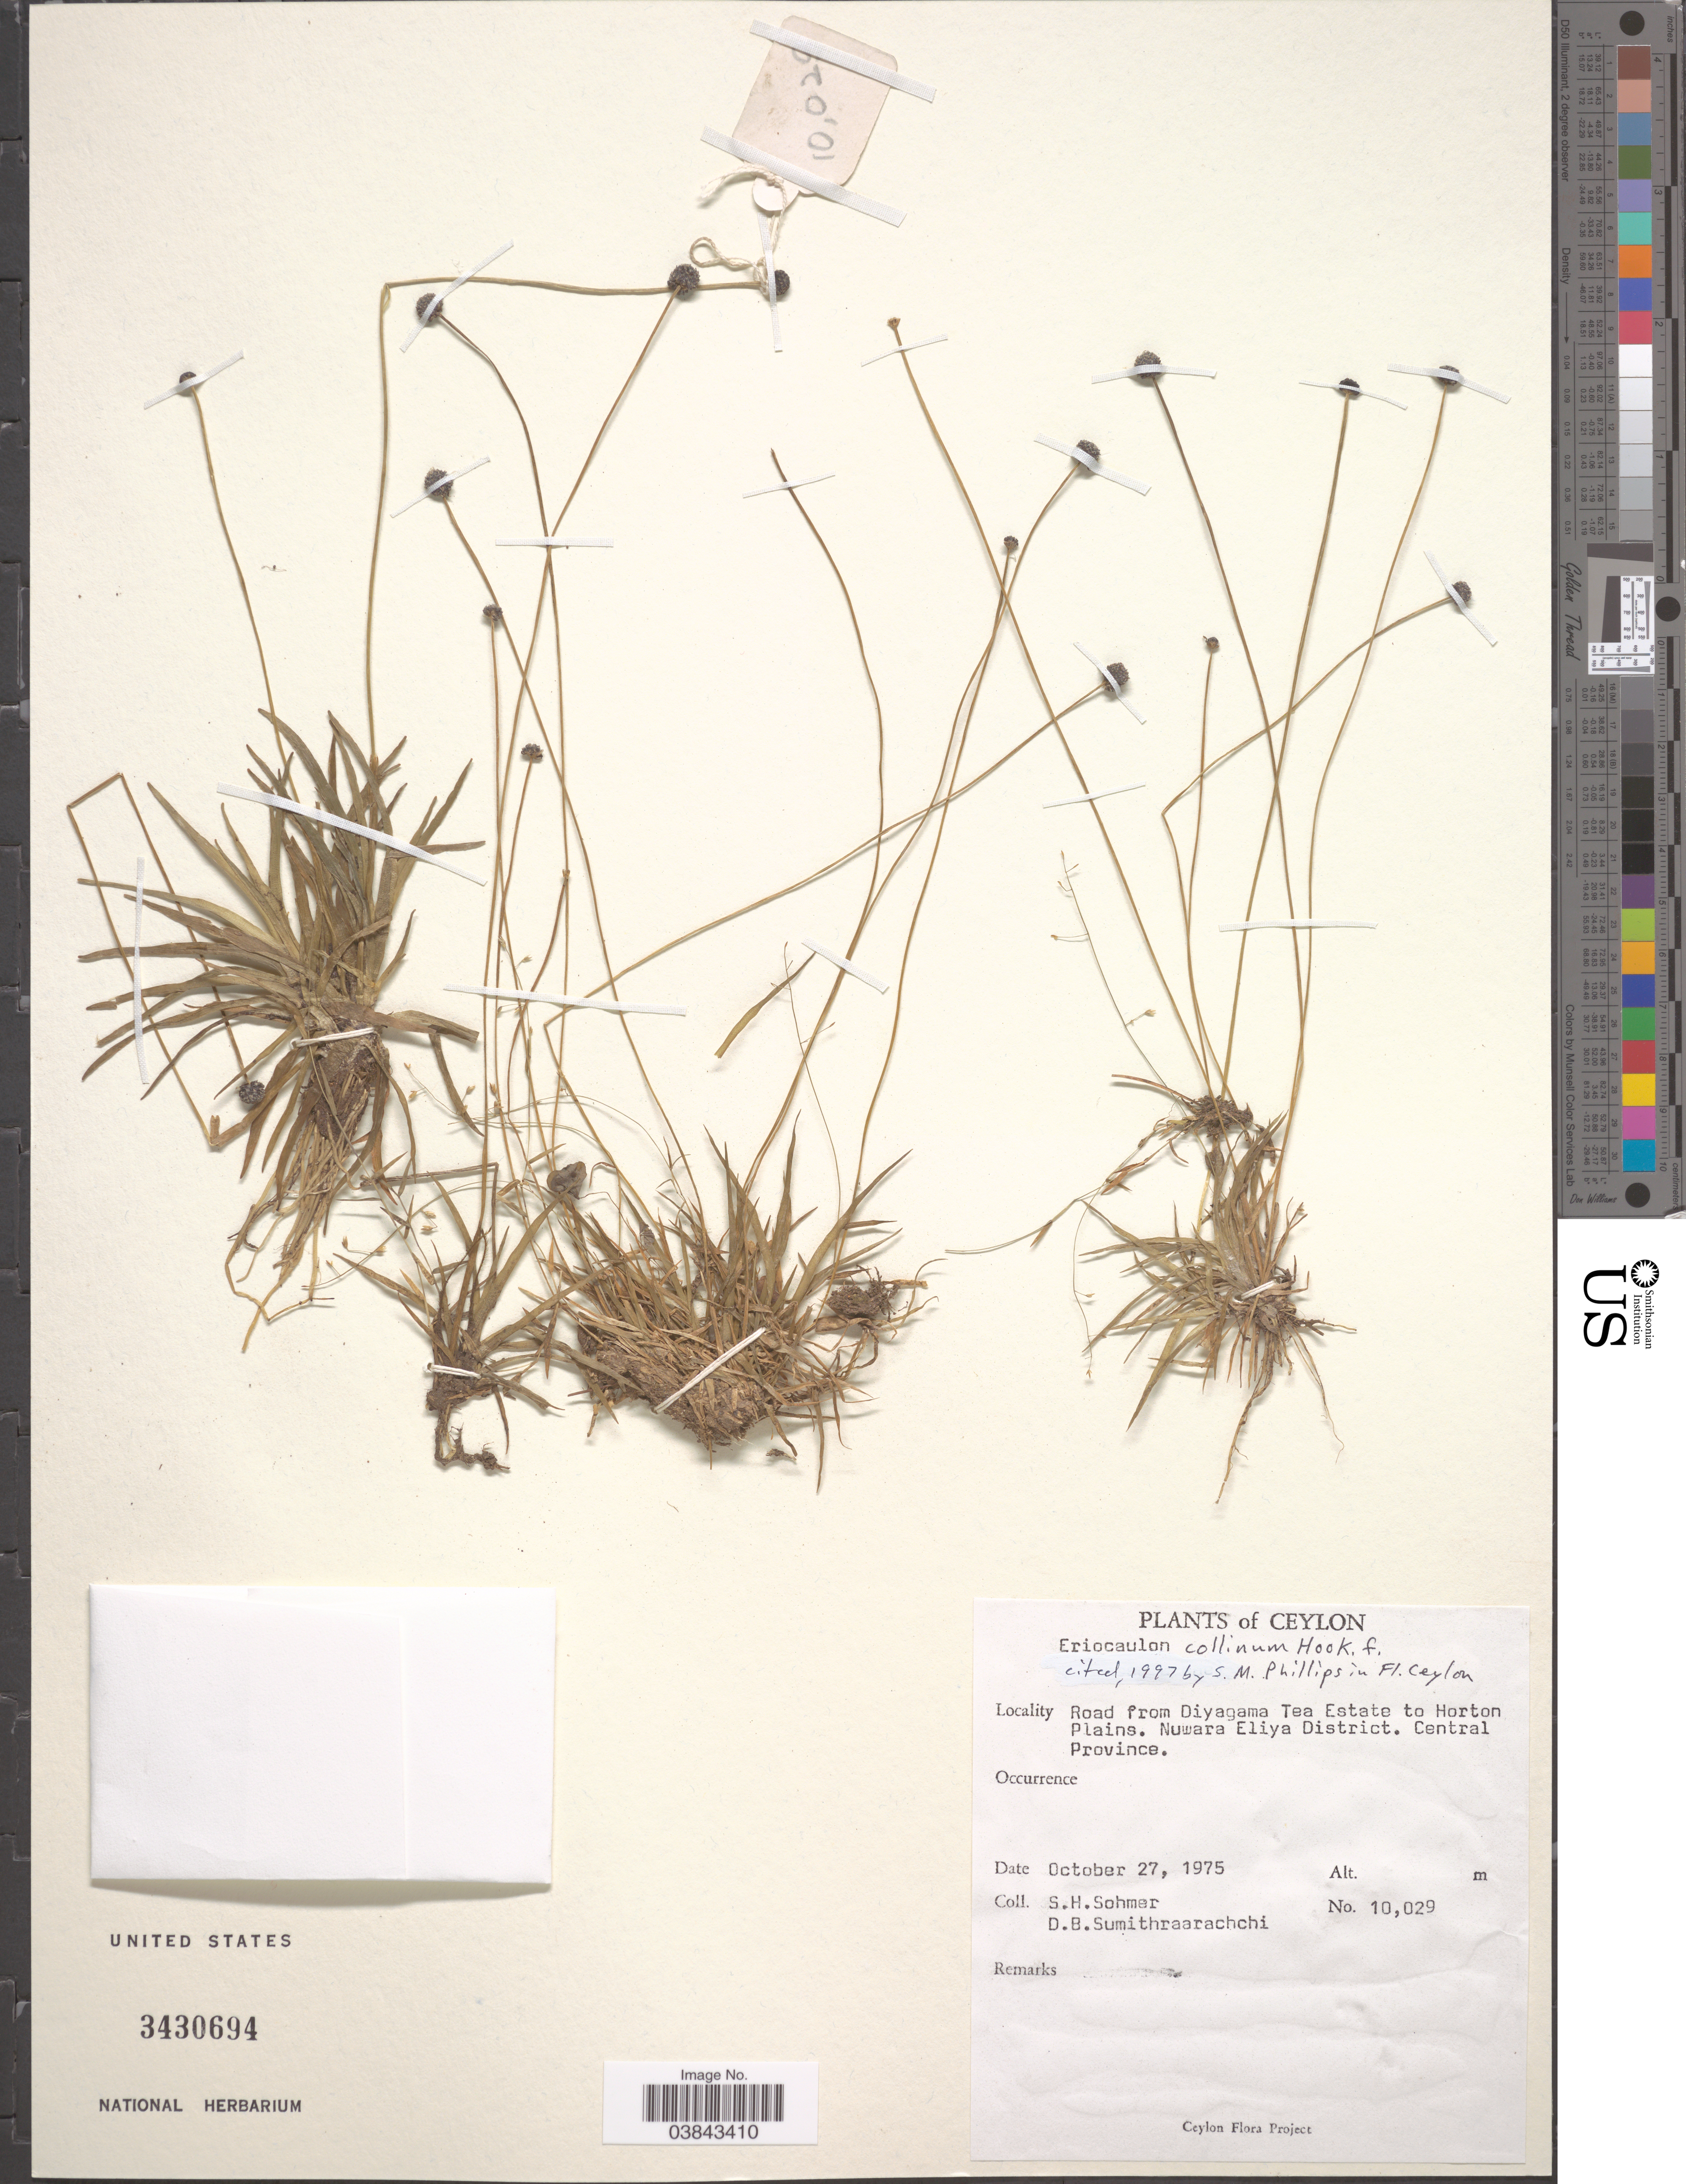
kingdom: Plantae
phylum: Tracheophyta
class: Liliopsida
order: Poales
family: Eriocaulaceae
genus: Eriocaulon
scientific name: Eriocaulon collinum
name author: Hook. f.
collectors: S. H. Sohmer & D. B. Sumithraarachchi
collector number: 10029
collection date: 1975-10-27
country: Sri Lanka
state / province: Central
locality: Ceylon. Road from Diyagama Tea Estate to Horton Plains. Nuwara Eliya District. Central Province.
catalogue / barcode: US 3430694